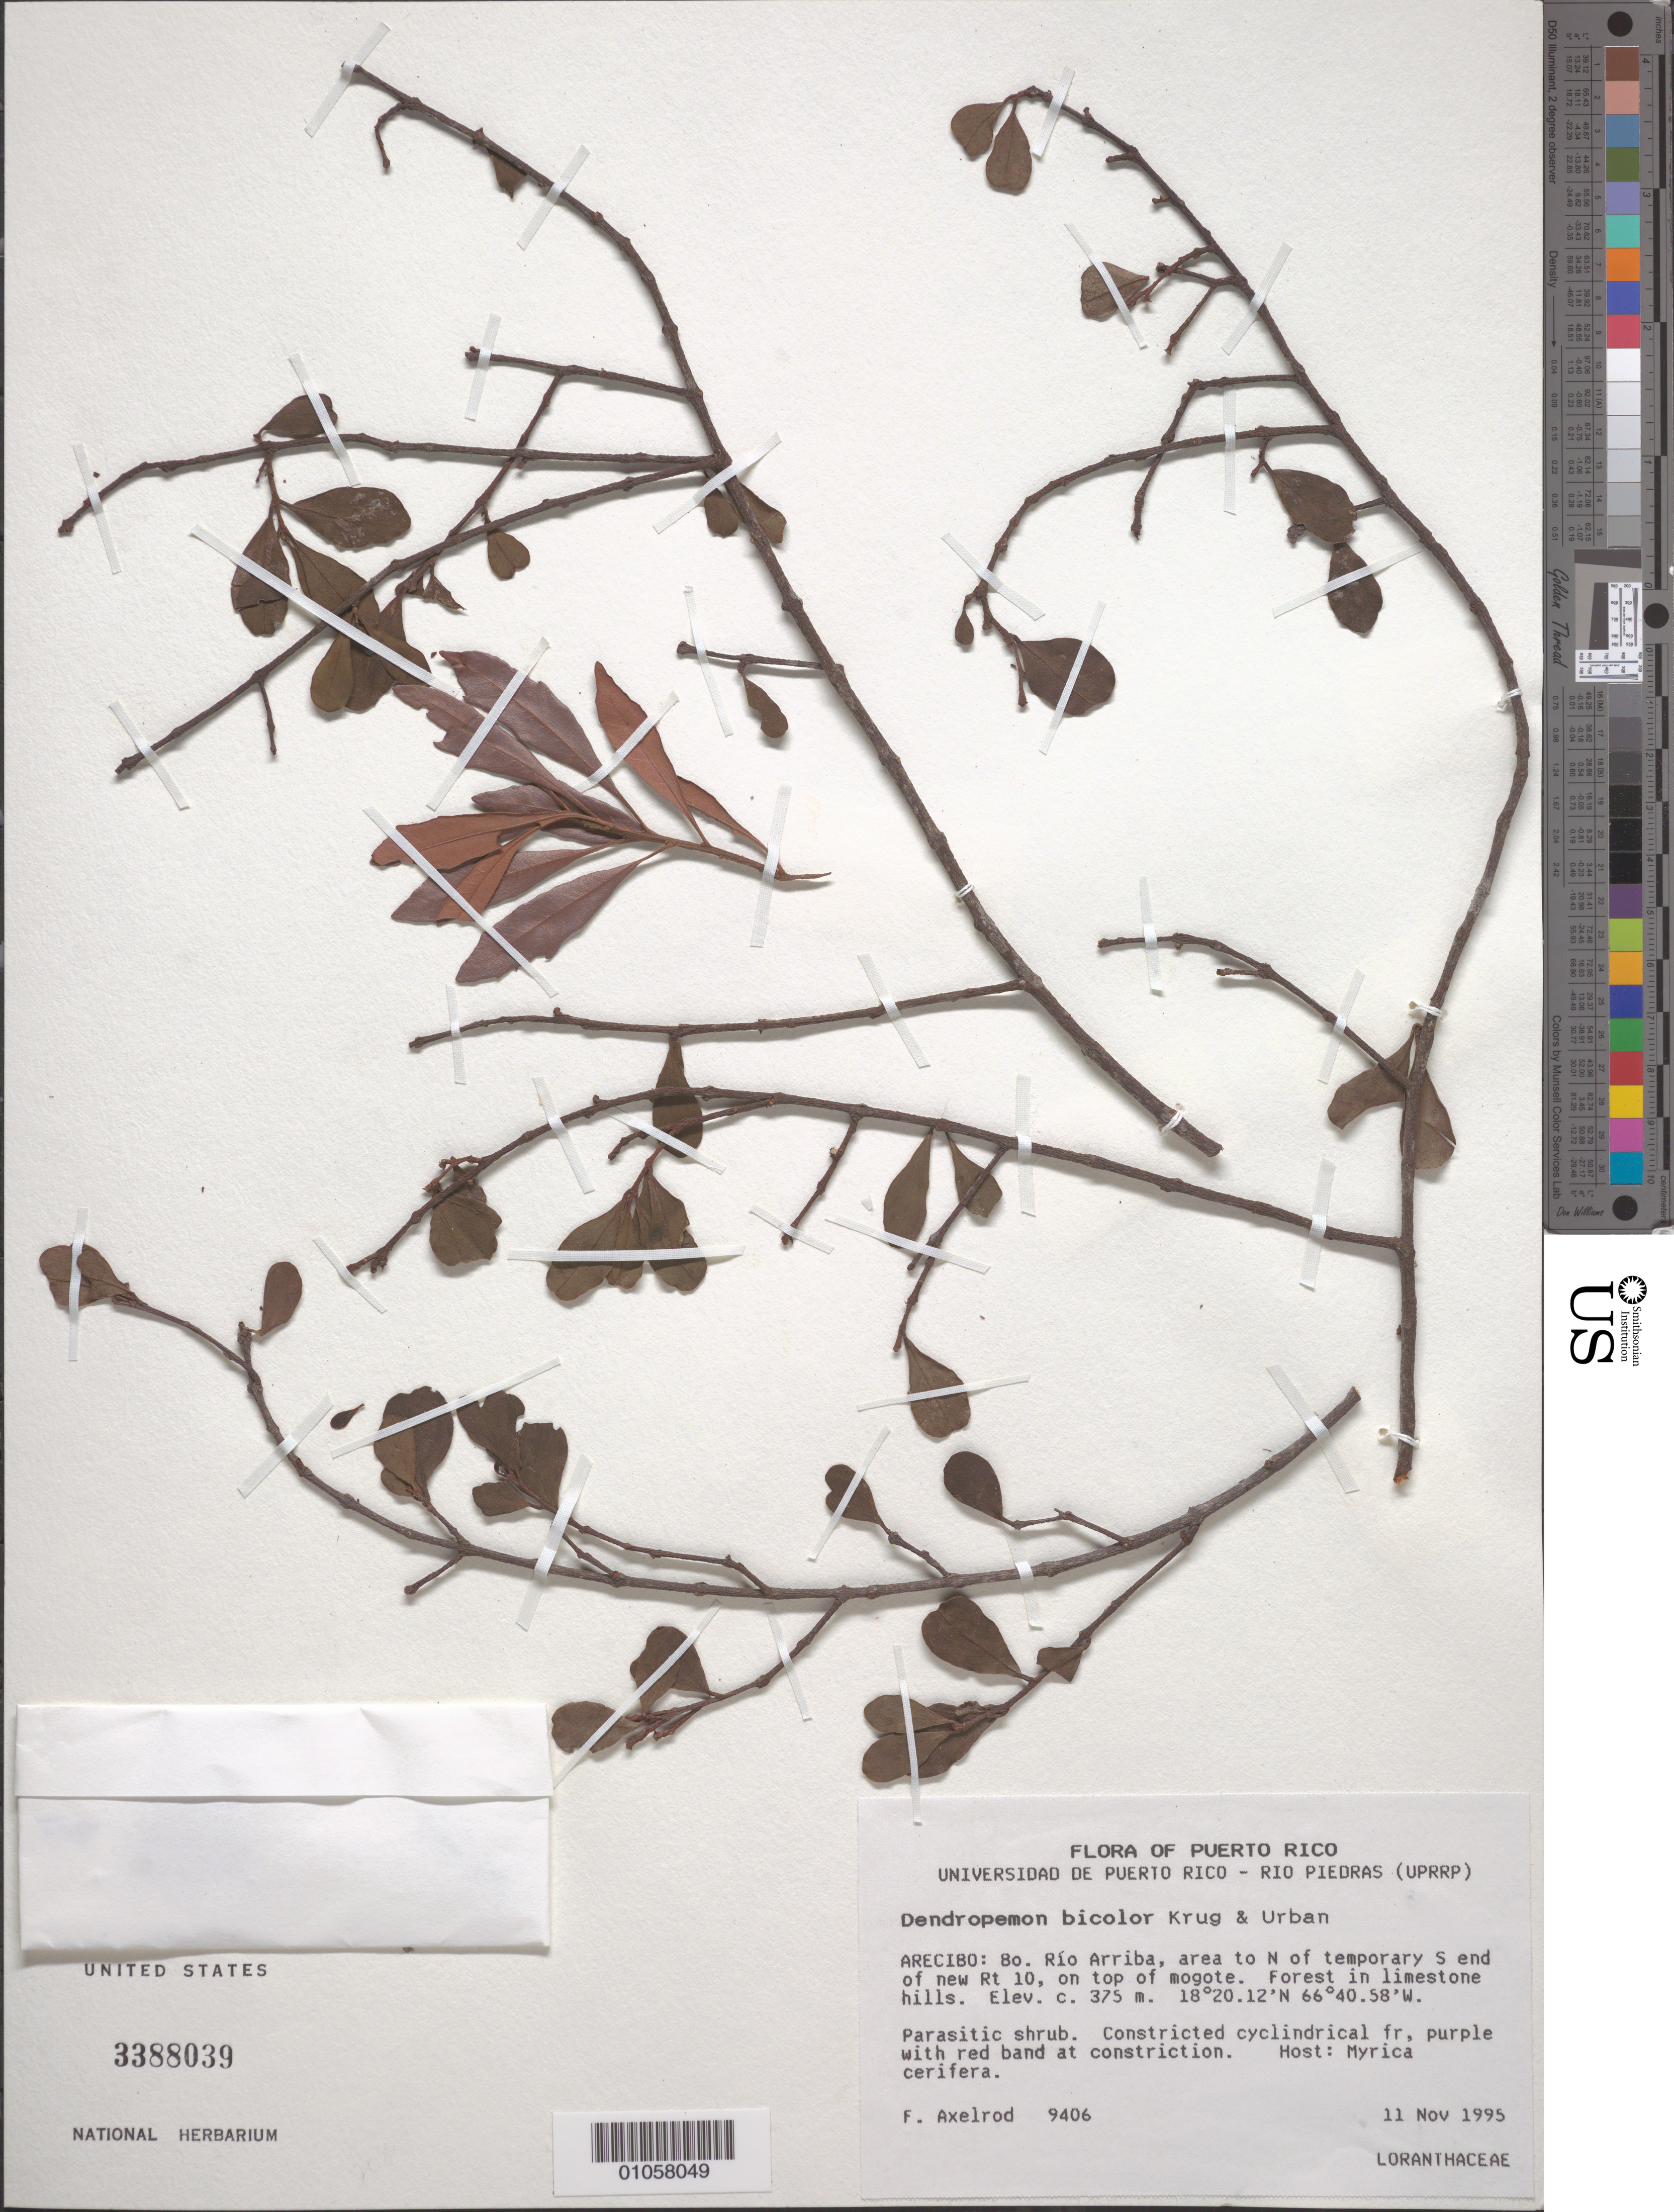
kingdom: Plantae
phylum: Tracheophyta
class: Magnoliopsida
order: Santalales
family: Loranthaceae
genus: Dendropemon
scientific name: Dendropemon bicolor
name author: Krug & Urb.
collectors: F. S. Axelrod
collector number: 9406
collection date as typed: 11 Nov 1995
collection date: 1995-11-11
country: Puerto Rico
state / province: Arecibo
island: Puerto Rico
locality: Bo. Río Arriba, area to N of temporary S end of new Rt. 10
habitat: Forest in limestone hills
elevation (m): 375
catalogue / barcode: US 3388039